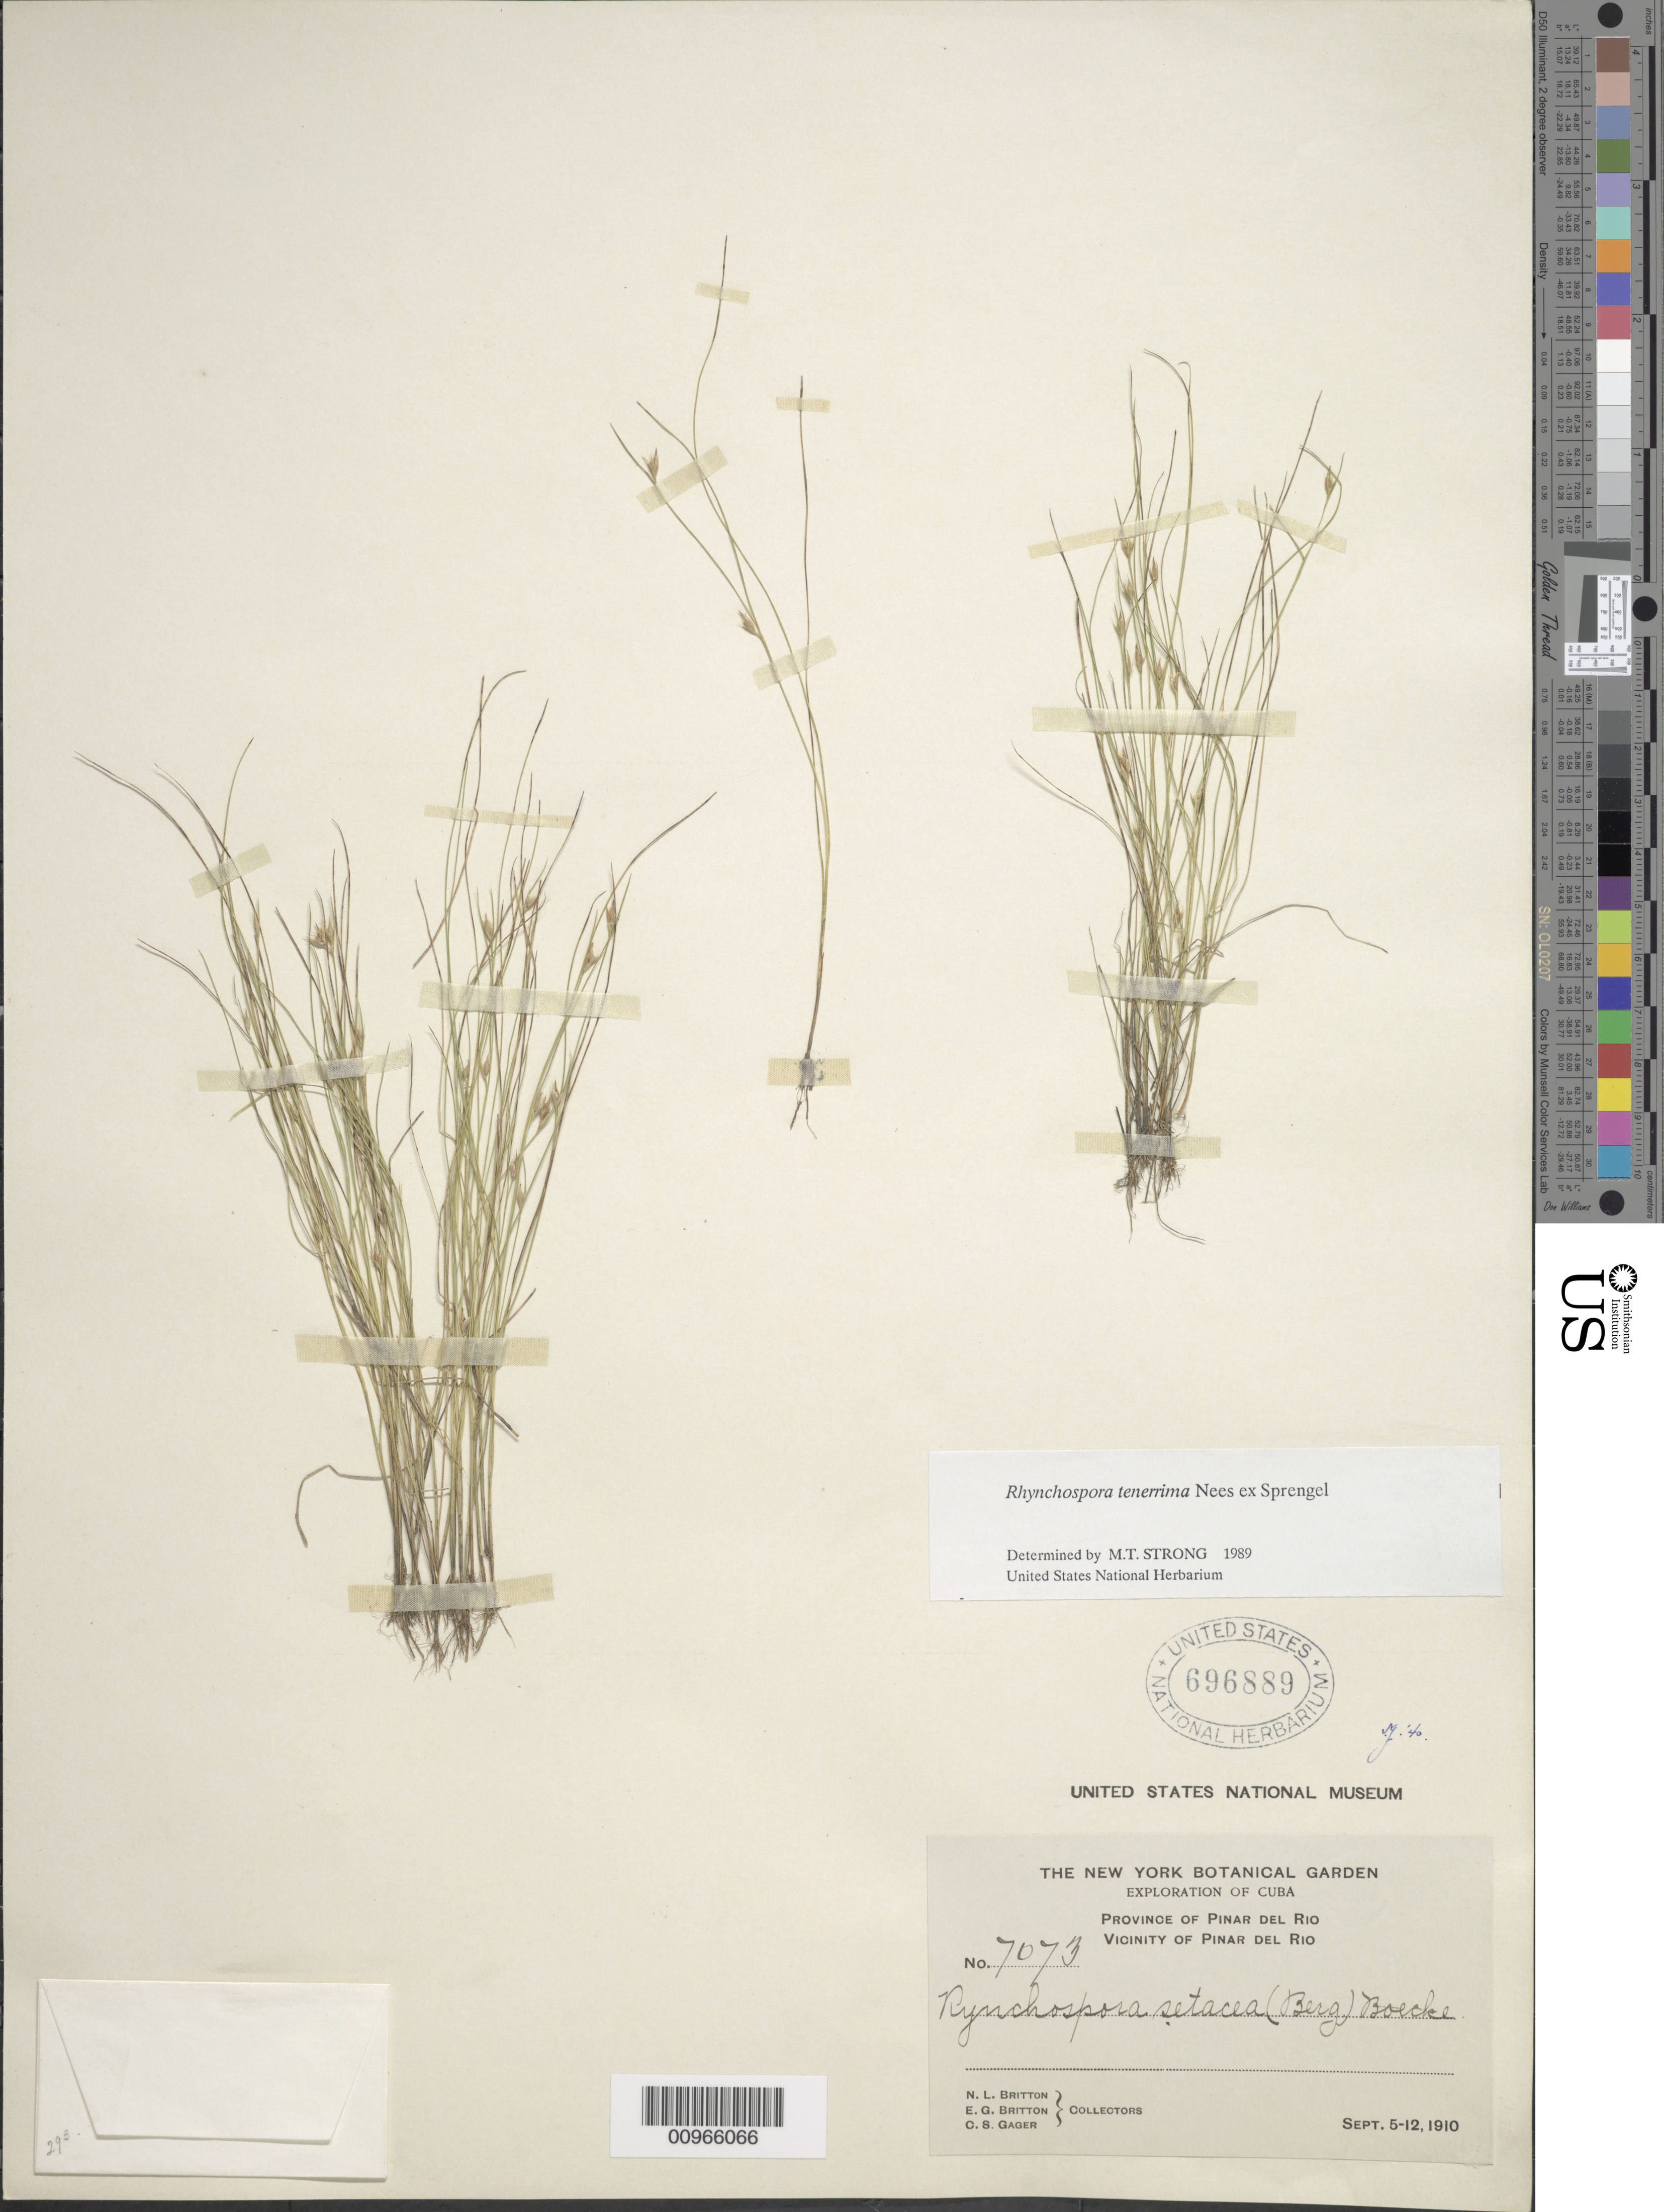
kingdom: Plantae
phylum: Tracheophyta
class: Liliopsida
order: Poales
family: Cyperaceae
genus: Rhynchospora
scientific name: Rhynchospora tenerrima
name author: Nees ex Spreng.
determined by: Strong, M. T., (US), Smithsonian Institution - National Museum of Natural History (UNITED STATES)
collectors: N. Britton, E. G. Britton & C. Gager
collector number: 7073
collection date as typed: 05 Sep 1910 to 12 Sep 1910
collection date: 1910-09-05/1910-09-12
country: Cuba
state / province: Pinar del Rio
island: Cuba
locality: Vicinity of Pinar del Rio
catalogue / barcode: US 696889